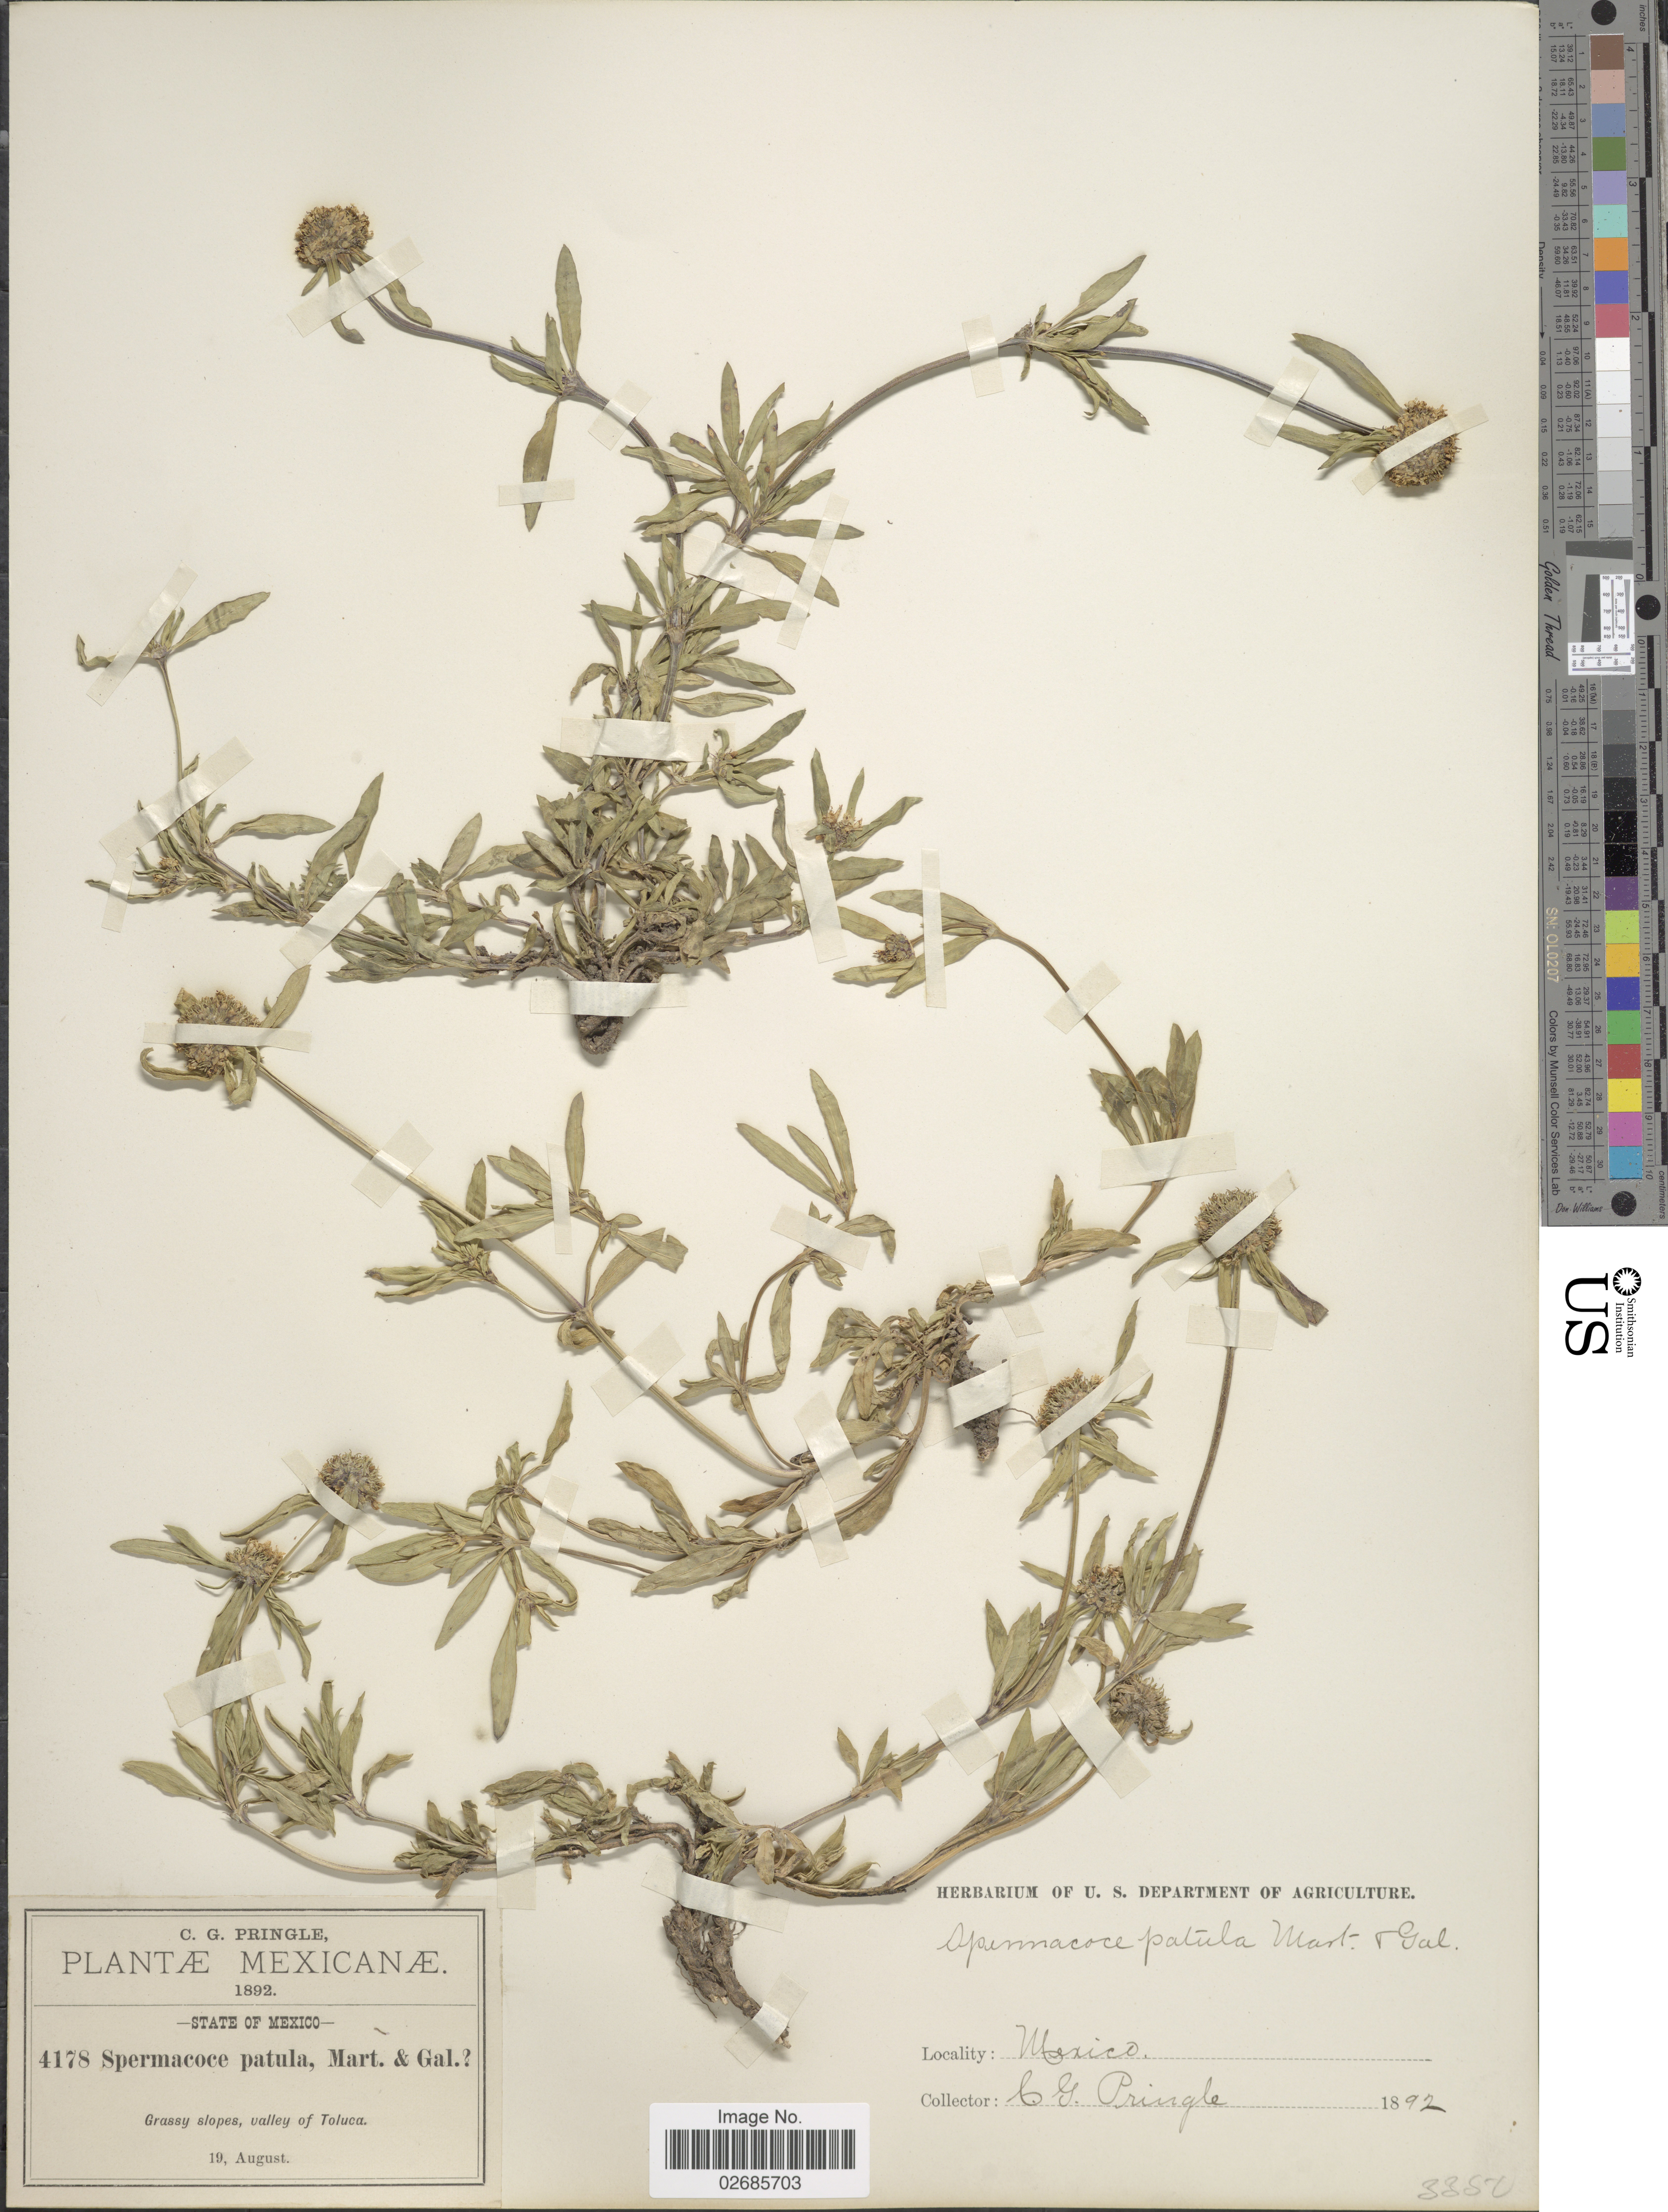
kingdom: Plantae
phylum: Tracheophyta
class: Magnoliopsida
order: Gentianales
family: Rubiaceae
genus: Borreria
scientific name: Borreria patula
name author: M. Martens & Galeotti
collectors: C. G. Pringle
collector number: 4178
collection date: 1892-08-19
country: Mexico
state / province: México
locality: Grassy slopes, valley of Toluca